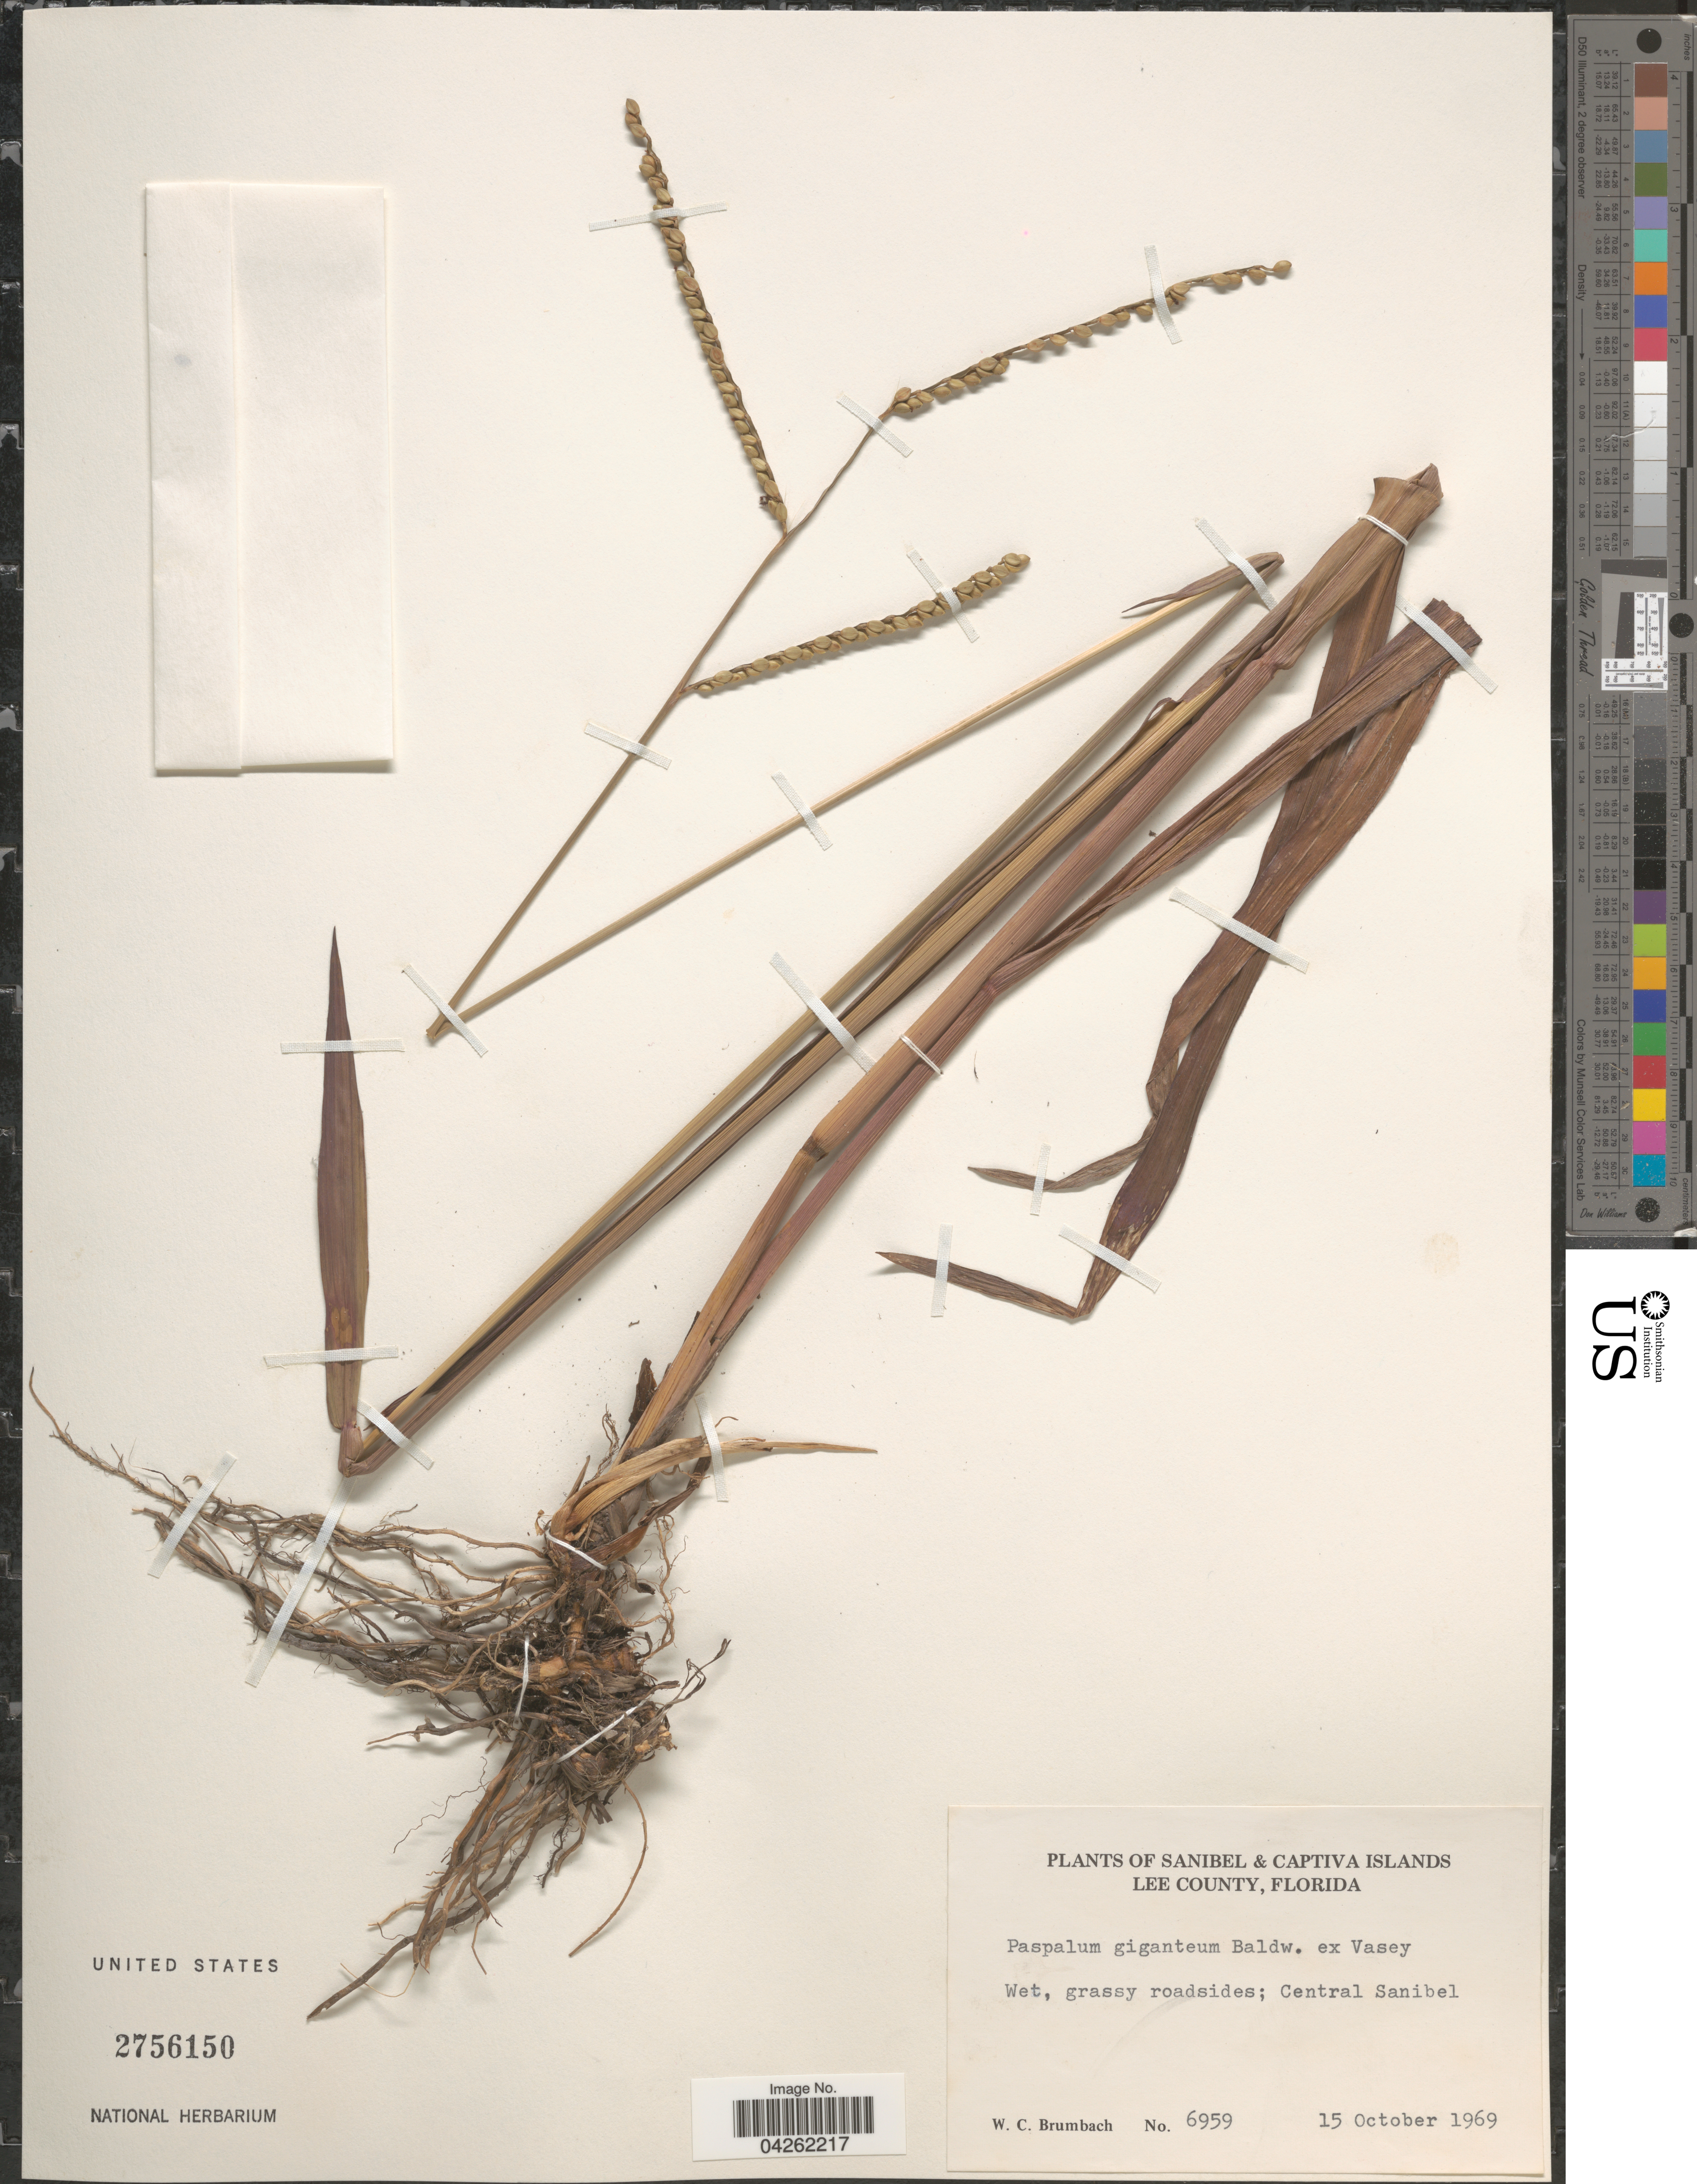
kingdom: Plantae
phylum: Tracheophyta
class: Liliopsida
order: Poales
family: Poaceae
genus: Paspalum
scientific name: Paspalum giganteum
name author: Baldwin ex Vasey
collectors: W. C. Brumbach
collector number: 6959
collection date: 1969-10-15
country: United States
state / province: Florida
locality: Wet, grassy roadsides; Central Sanibel.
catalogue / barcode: US 2756150